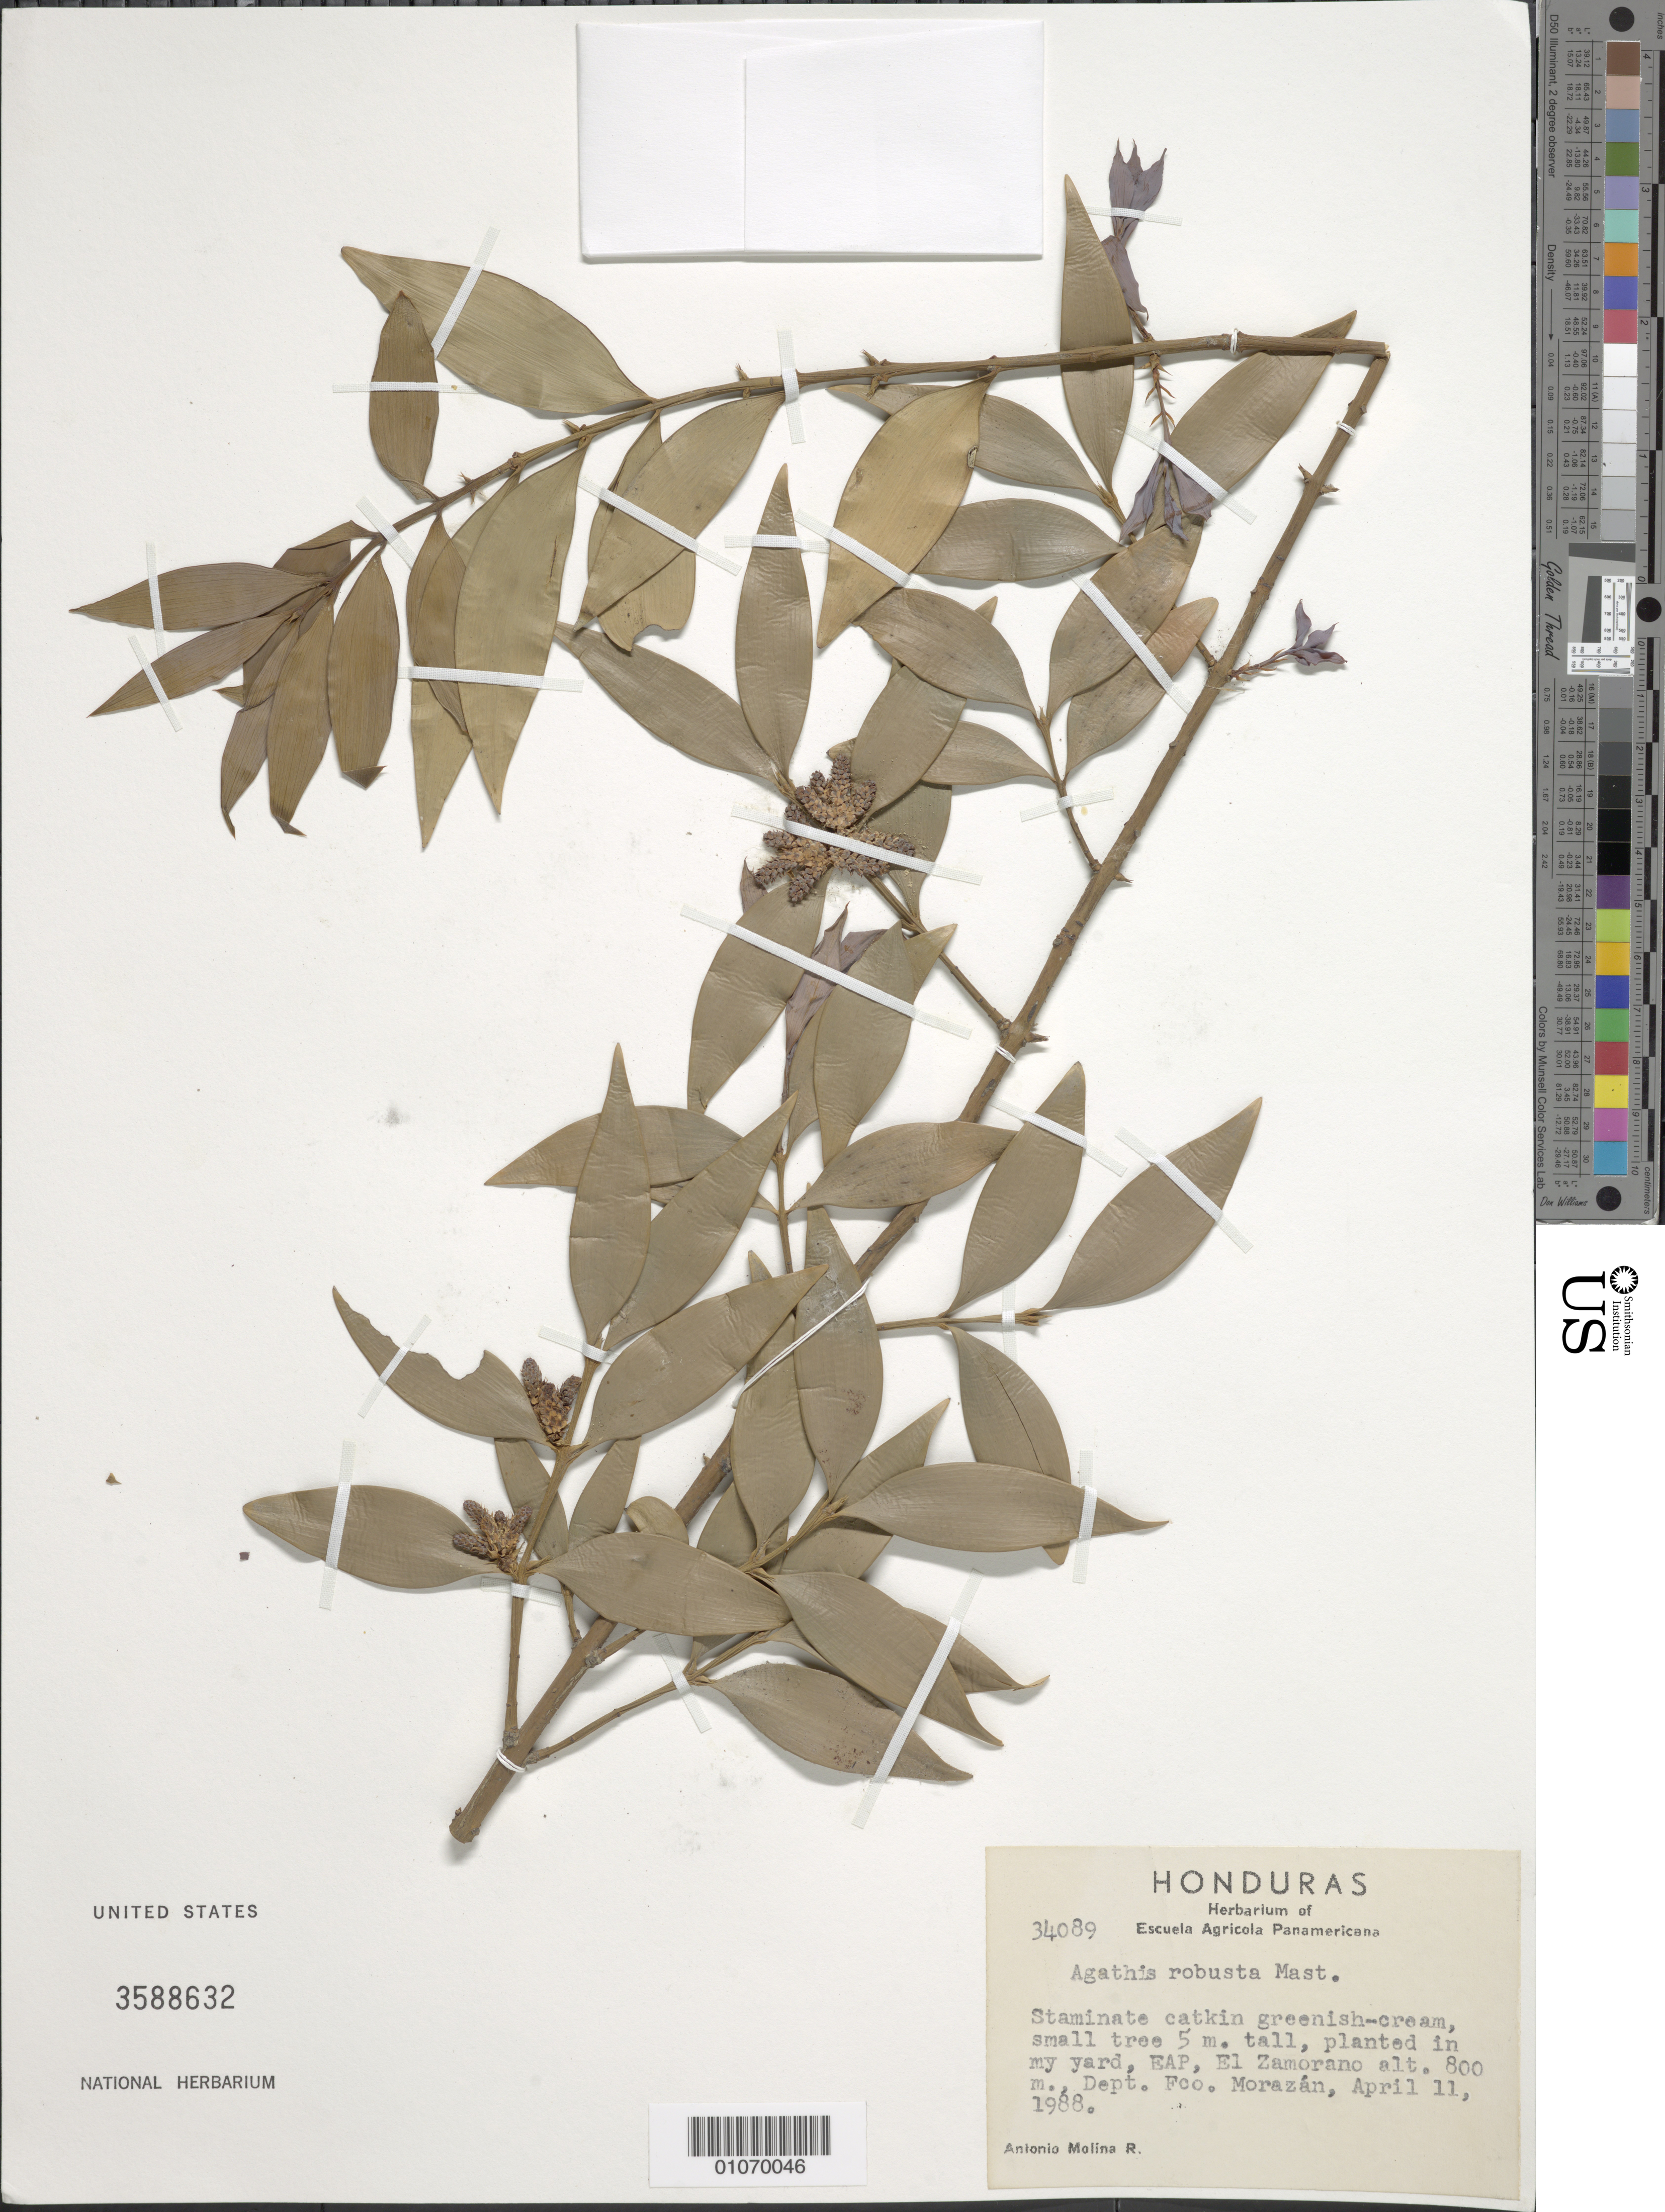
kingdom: Plantae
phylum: Tracheophyta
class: Pinopsida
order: Pinales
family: Araucariaceae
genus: Agathis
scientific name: Agathis robusta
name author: (C. Moore ex F. Muell.) F.M. Bailey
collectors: A. Molina R.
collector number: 34089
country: Honduras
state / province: Fco. Morazán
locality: El Zamorano, in yard, Escuela Agricola Panamericana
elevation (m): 800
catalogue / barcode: US 3588632